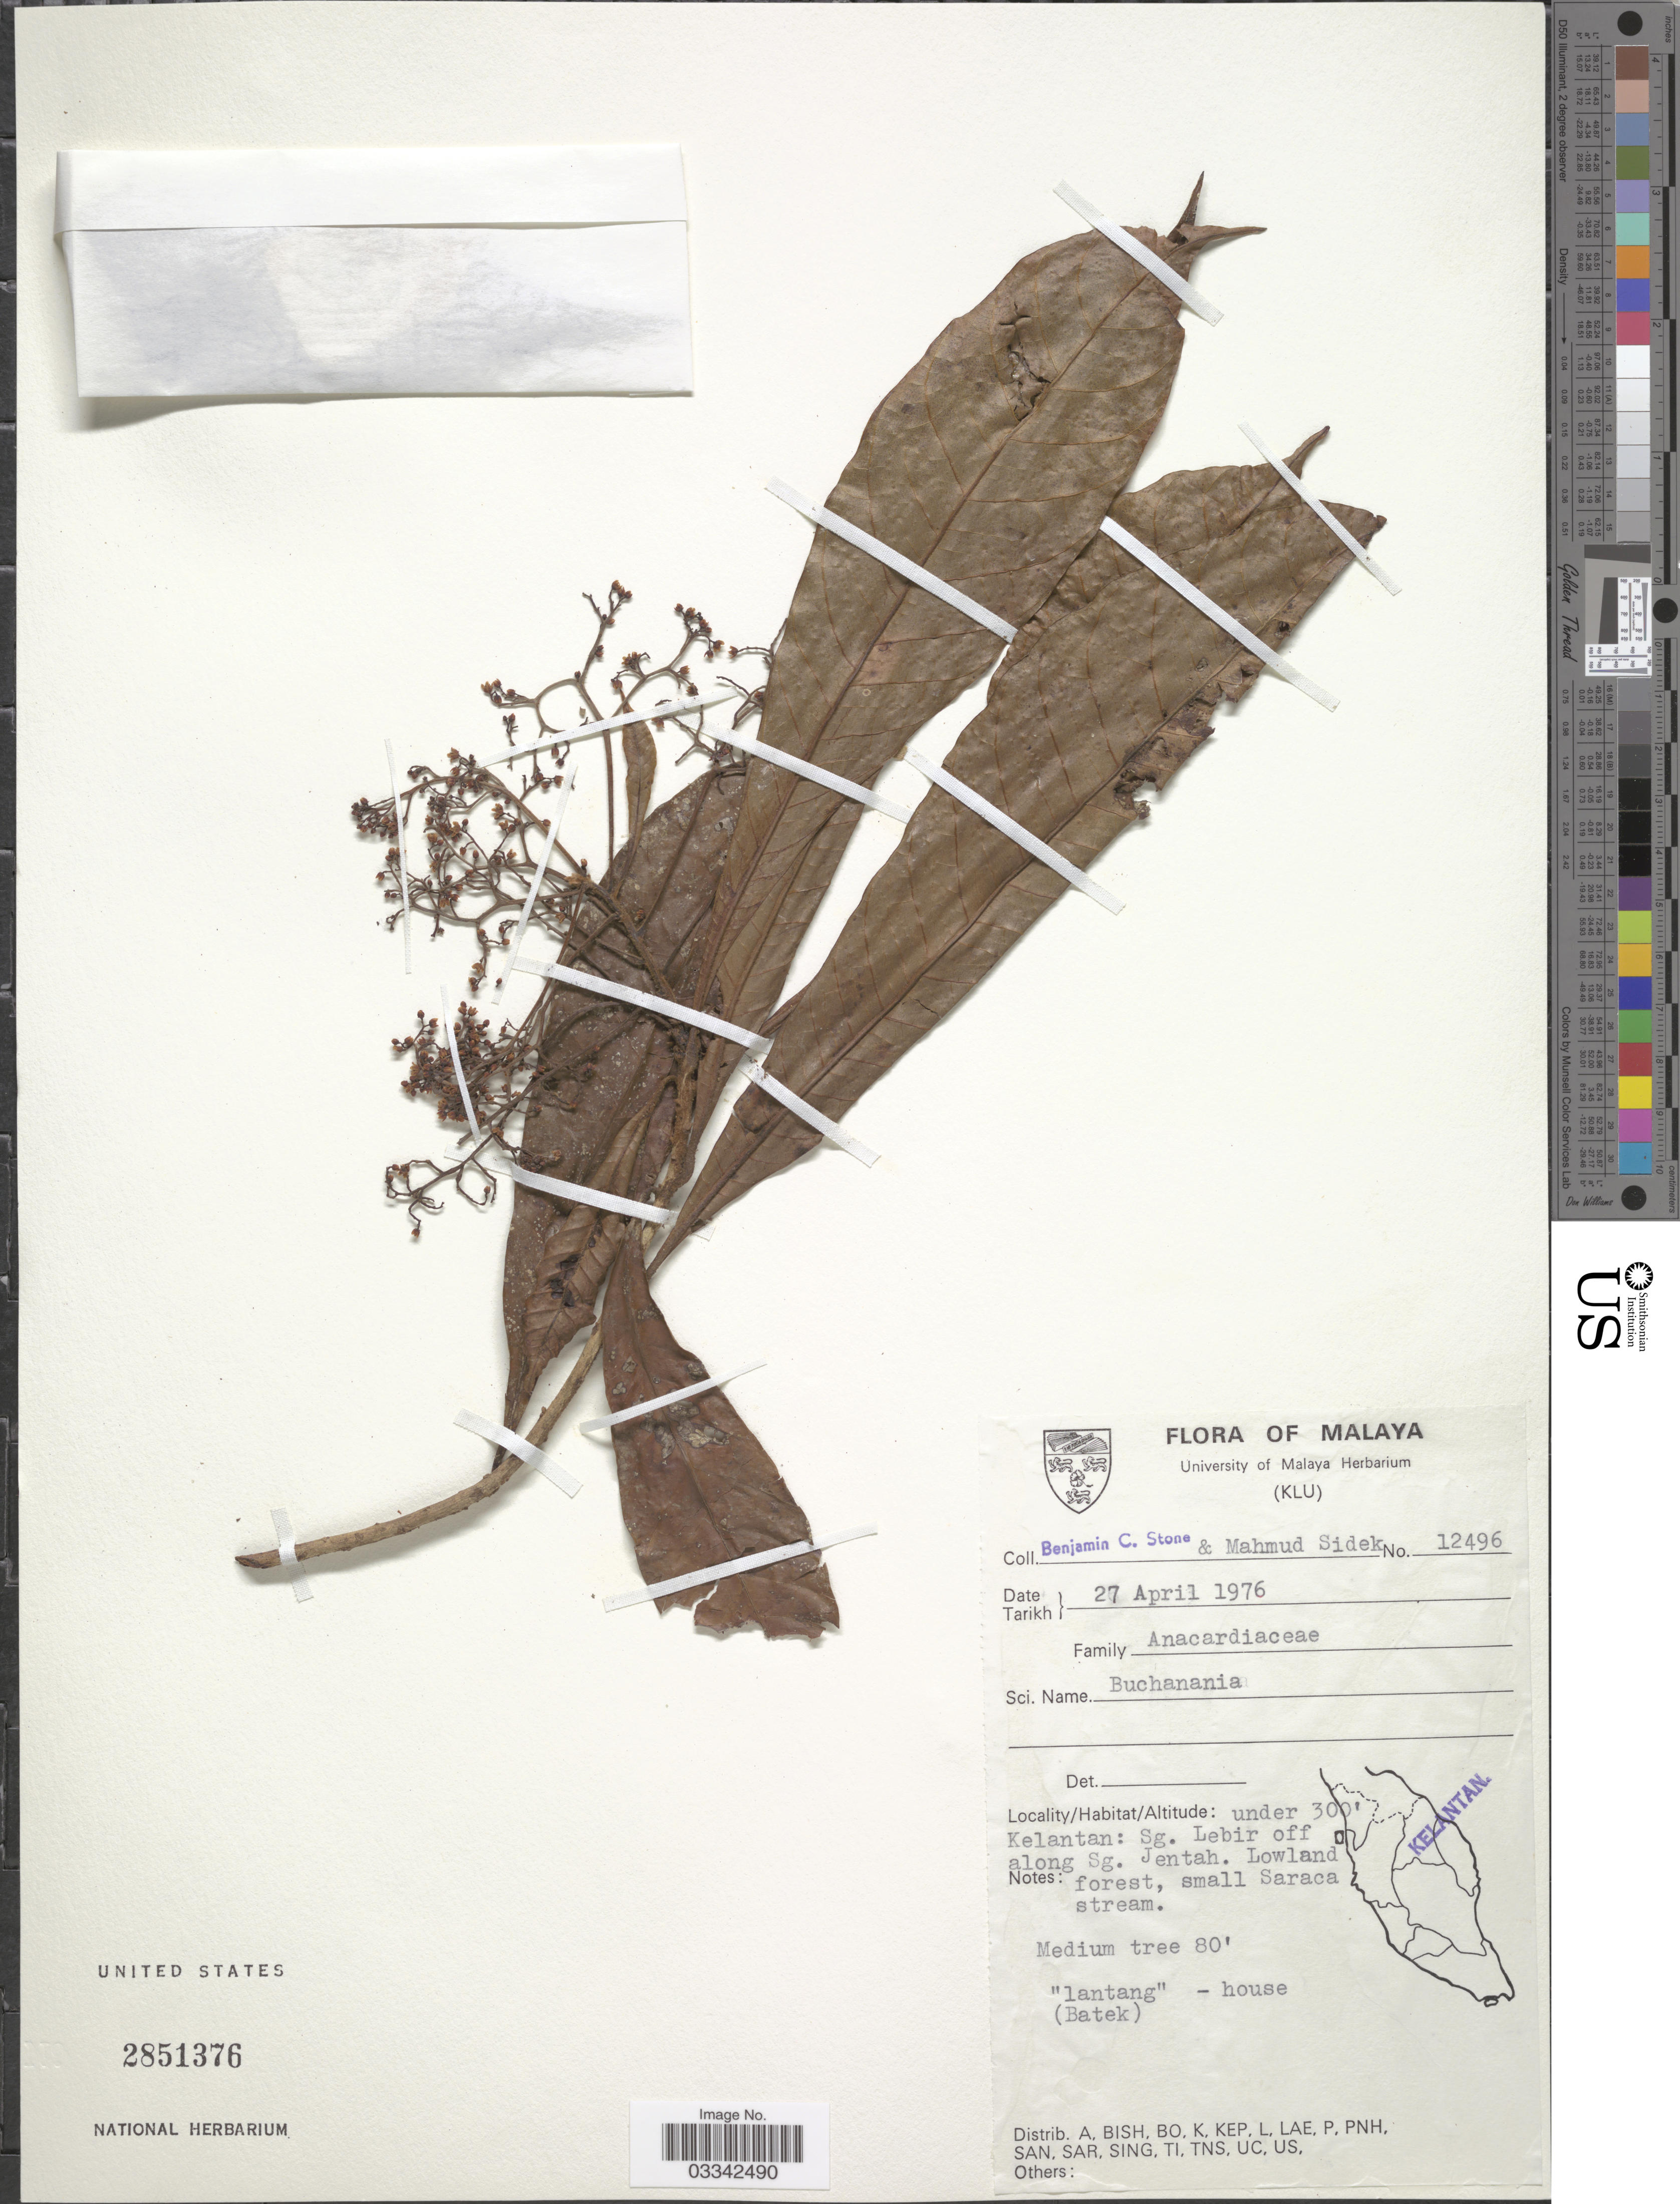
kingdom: Plantae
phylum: Tracheophyta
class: Magnoliopsida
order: Sapindales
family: Anacardiaceae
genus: Buchanania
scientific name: Buchanania sp.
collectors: B. C. Stone & M. Sidek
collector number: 12496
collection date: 1976-04-27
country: Malaysia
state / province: Kelantan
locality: Malaya. Sg. Lebir off along Sg. Jentah. Lowland forest, small Saraca stream.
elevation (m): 91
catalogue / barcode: US 2851376